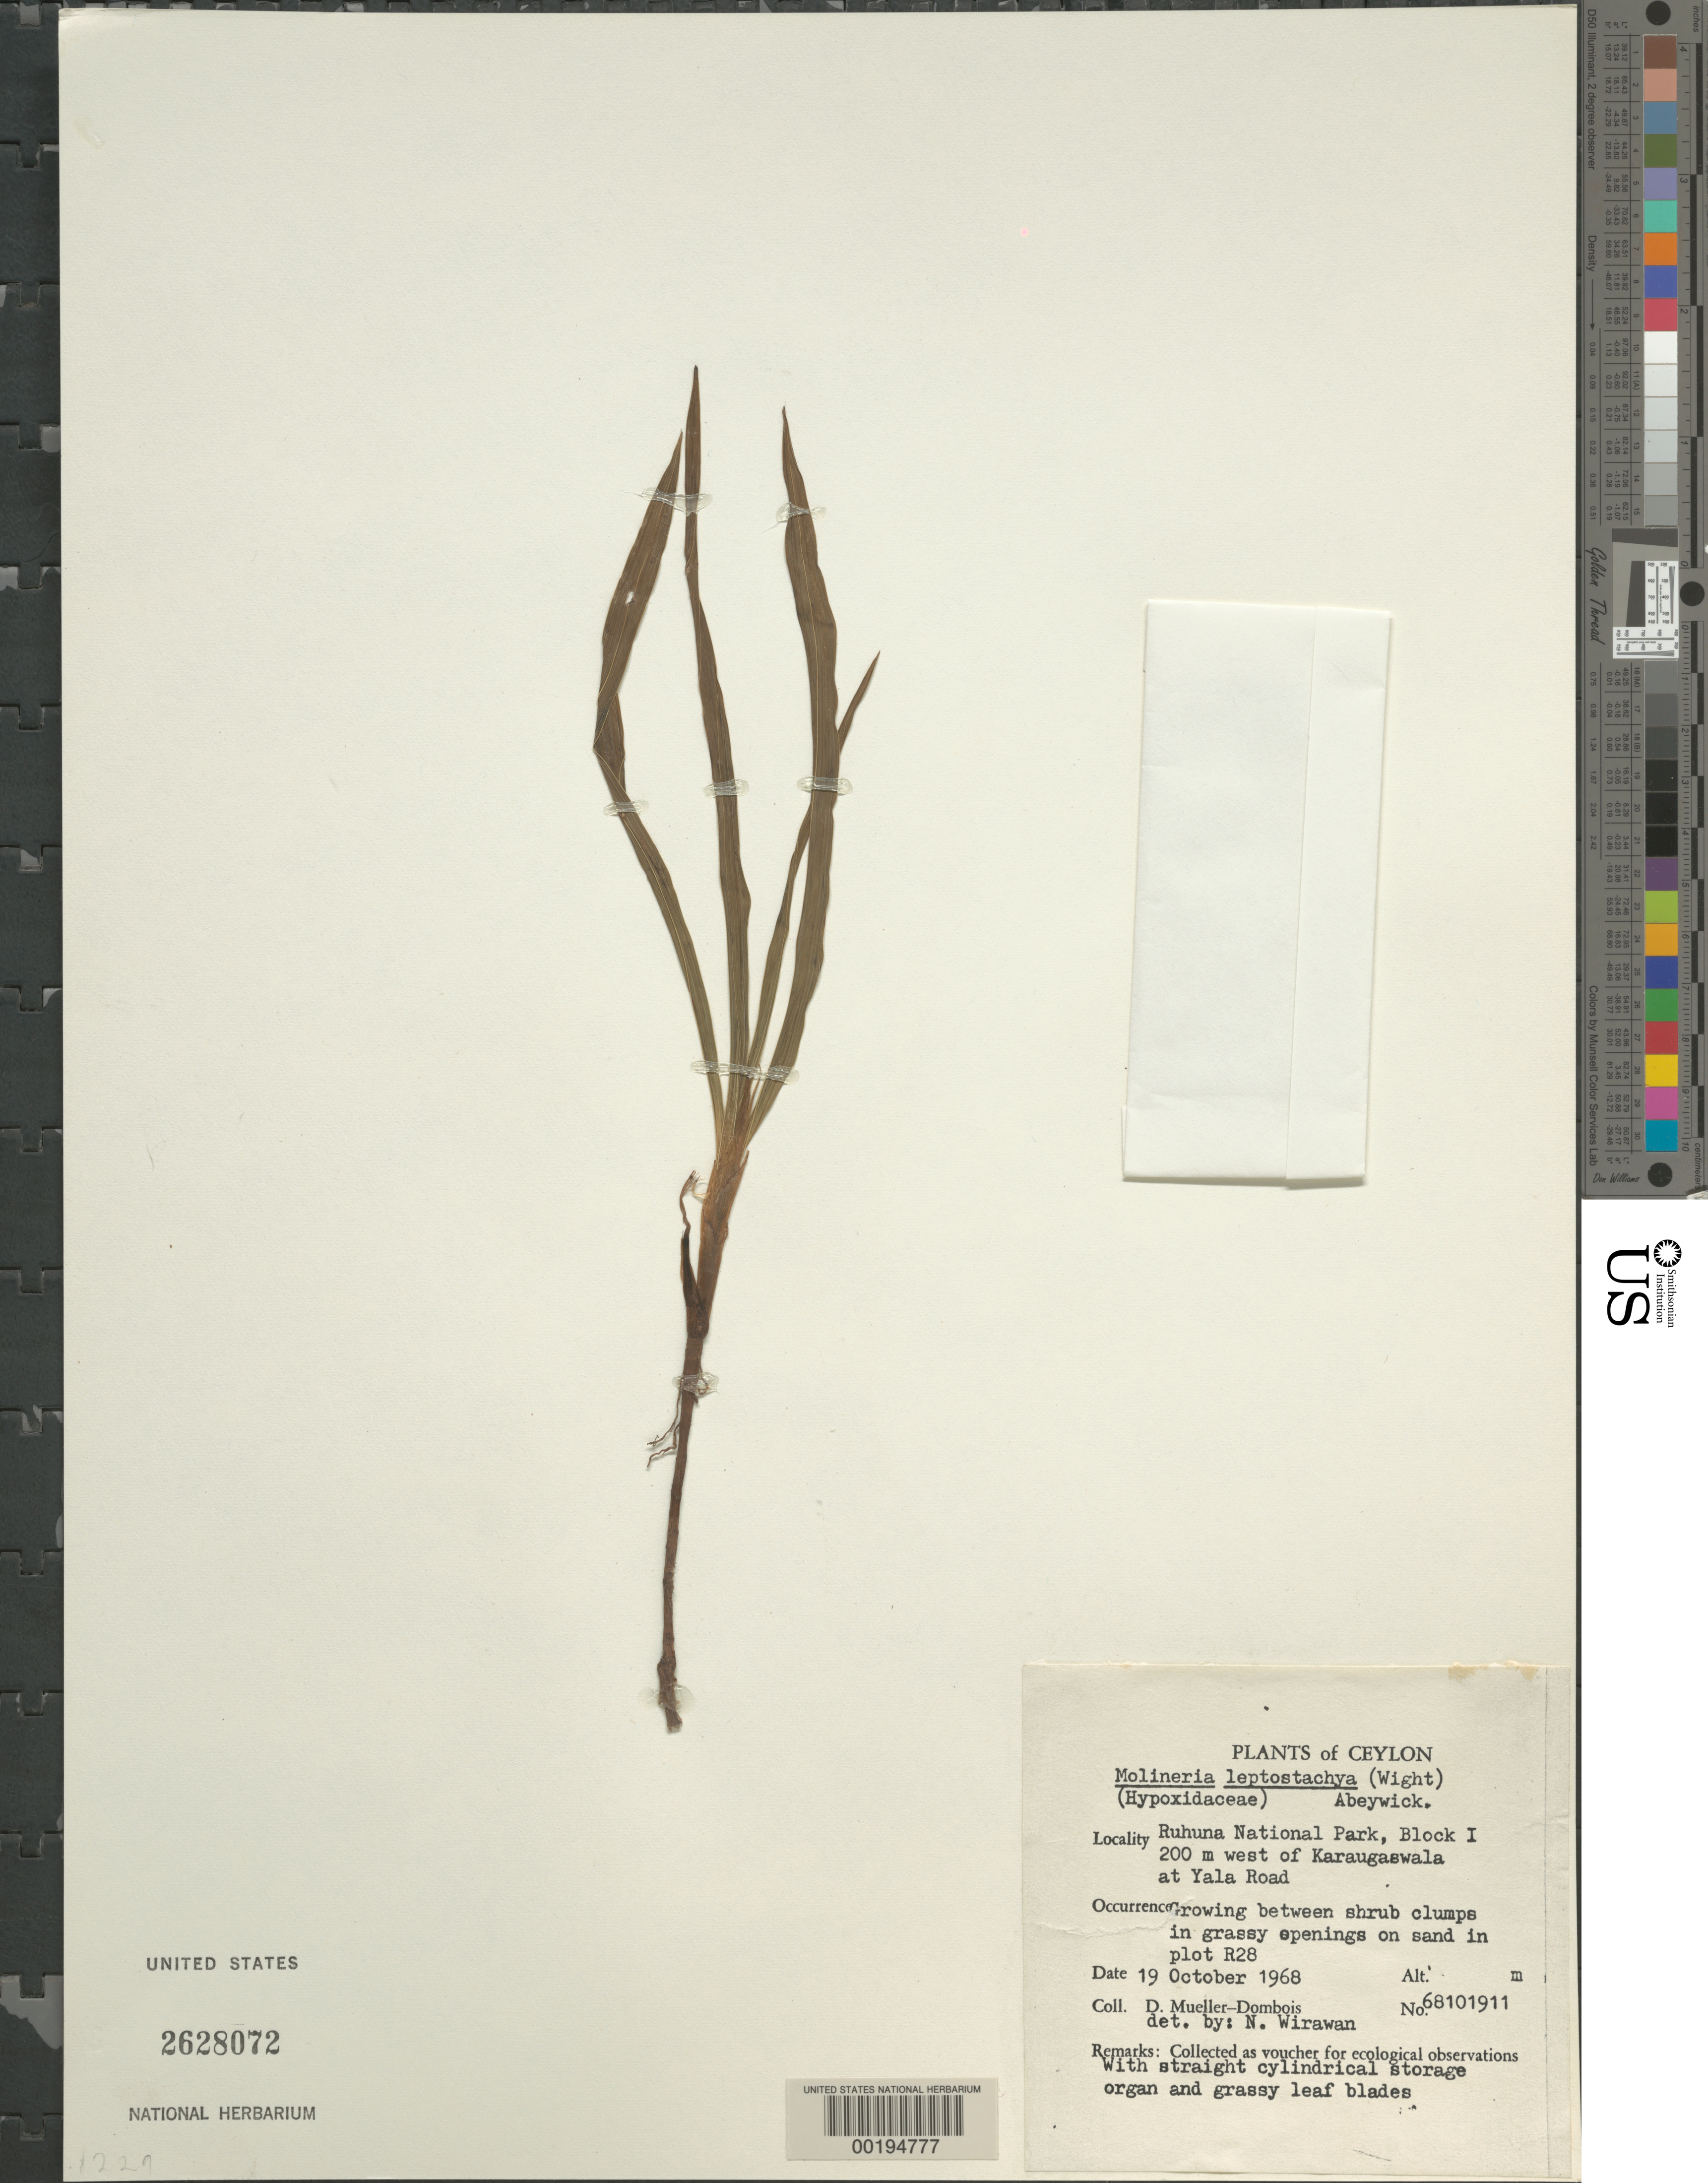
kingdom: Plantae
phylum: Tracheophyta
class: Liliopsida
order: Asparagales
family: Hypoxidaceae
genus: Curculigo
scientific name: Curculigo trichocarpa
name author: (Wight) Bennet & Raizada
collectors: D. Mueller-Dombois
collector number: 69101911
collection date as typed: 19 Oct 1968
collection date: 1968-10-19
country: Sri Lanka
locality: Ruhuna national park, block i; 200m w of karaugaswala at yala road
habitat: Between shrub clumps in grassy openings on sand in plot r28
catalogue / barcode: US 2628072